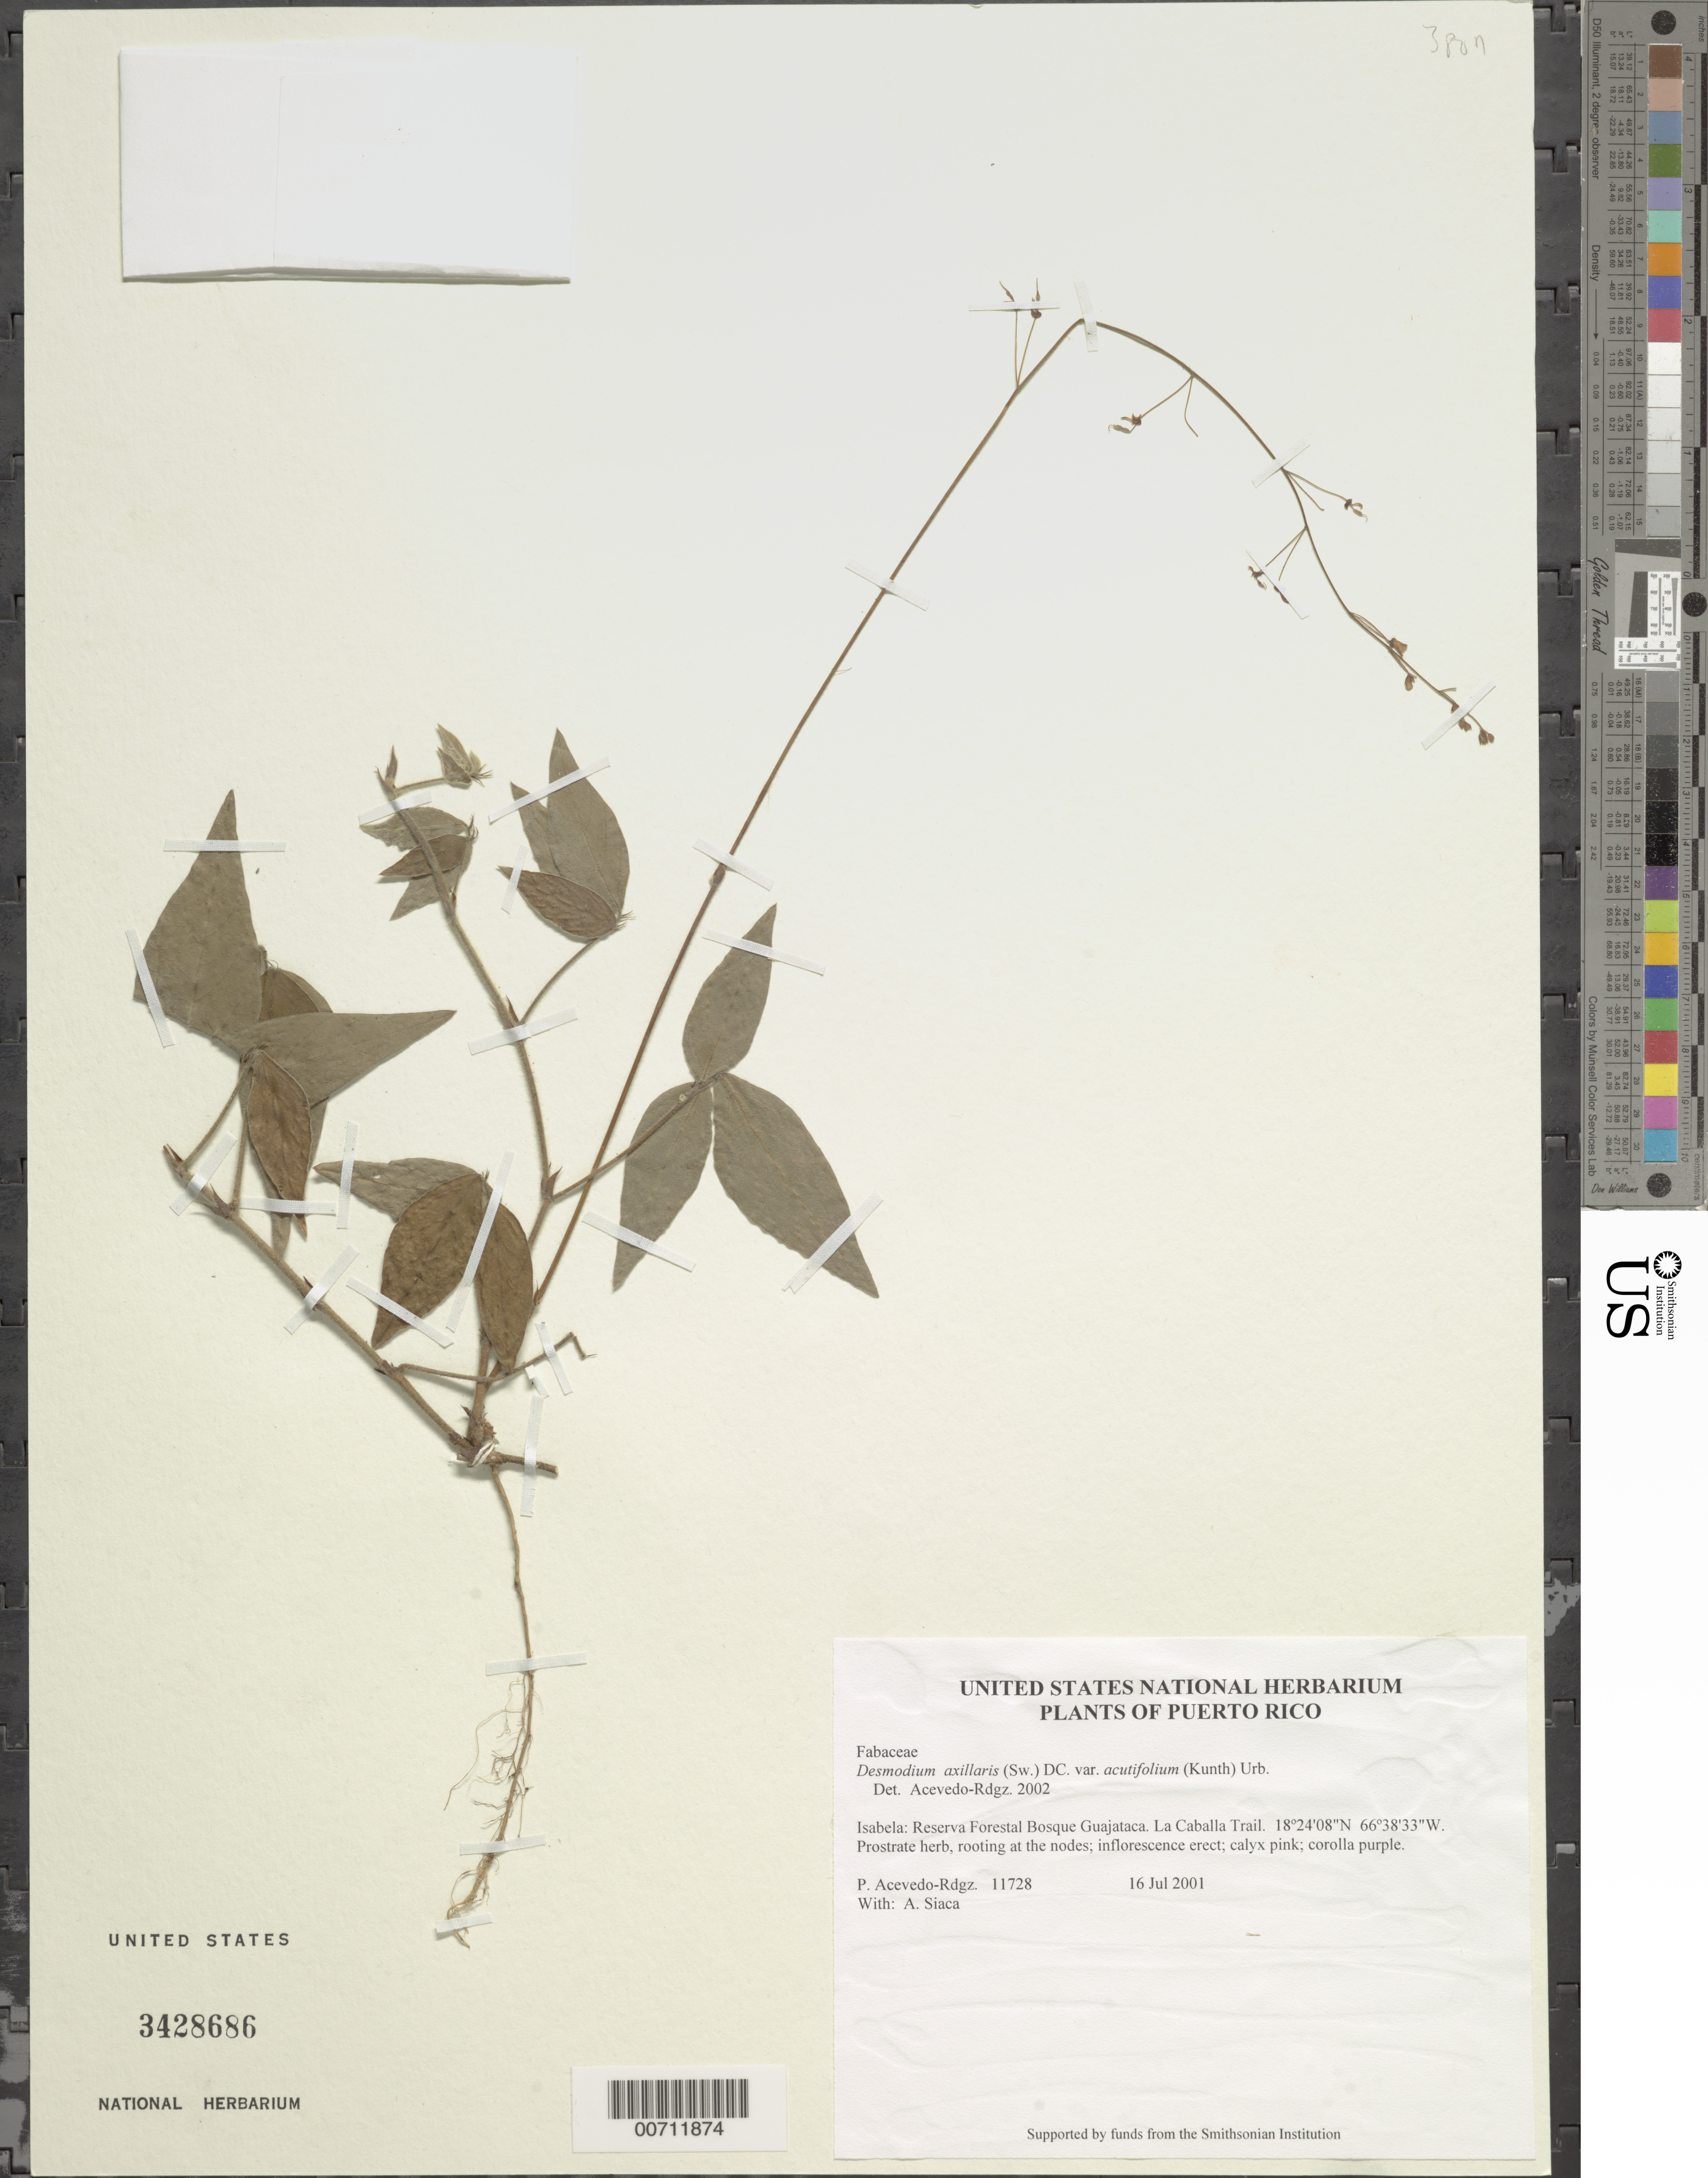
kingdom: Plantae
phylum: Tracheophyta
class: Magnoliopsida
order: Fabales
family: Fabaceae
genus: Desmodium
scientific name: Desmodium axillare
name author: (Sw.) DC.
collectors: P. Acevedo-Rodr. & A. Siaca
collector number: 11728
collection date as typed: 16 Jul 2001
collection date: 2001-07-16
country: Puerto Rico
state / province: Isabela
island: Puerto Rico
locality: Isabela: Reserva Forestal Bosque Guajataca. La Caballa Trail.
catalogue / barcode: US 3428686